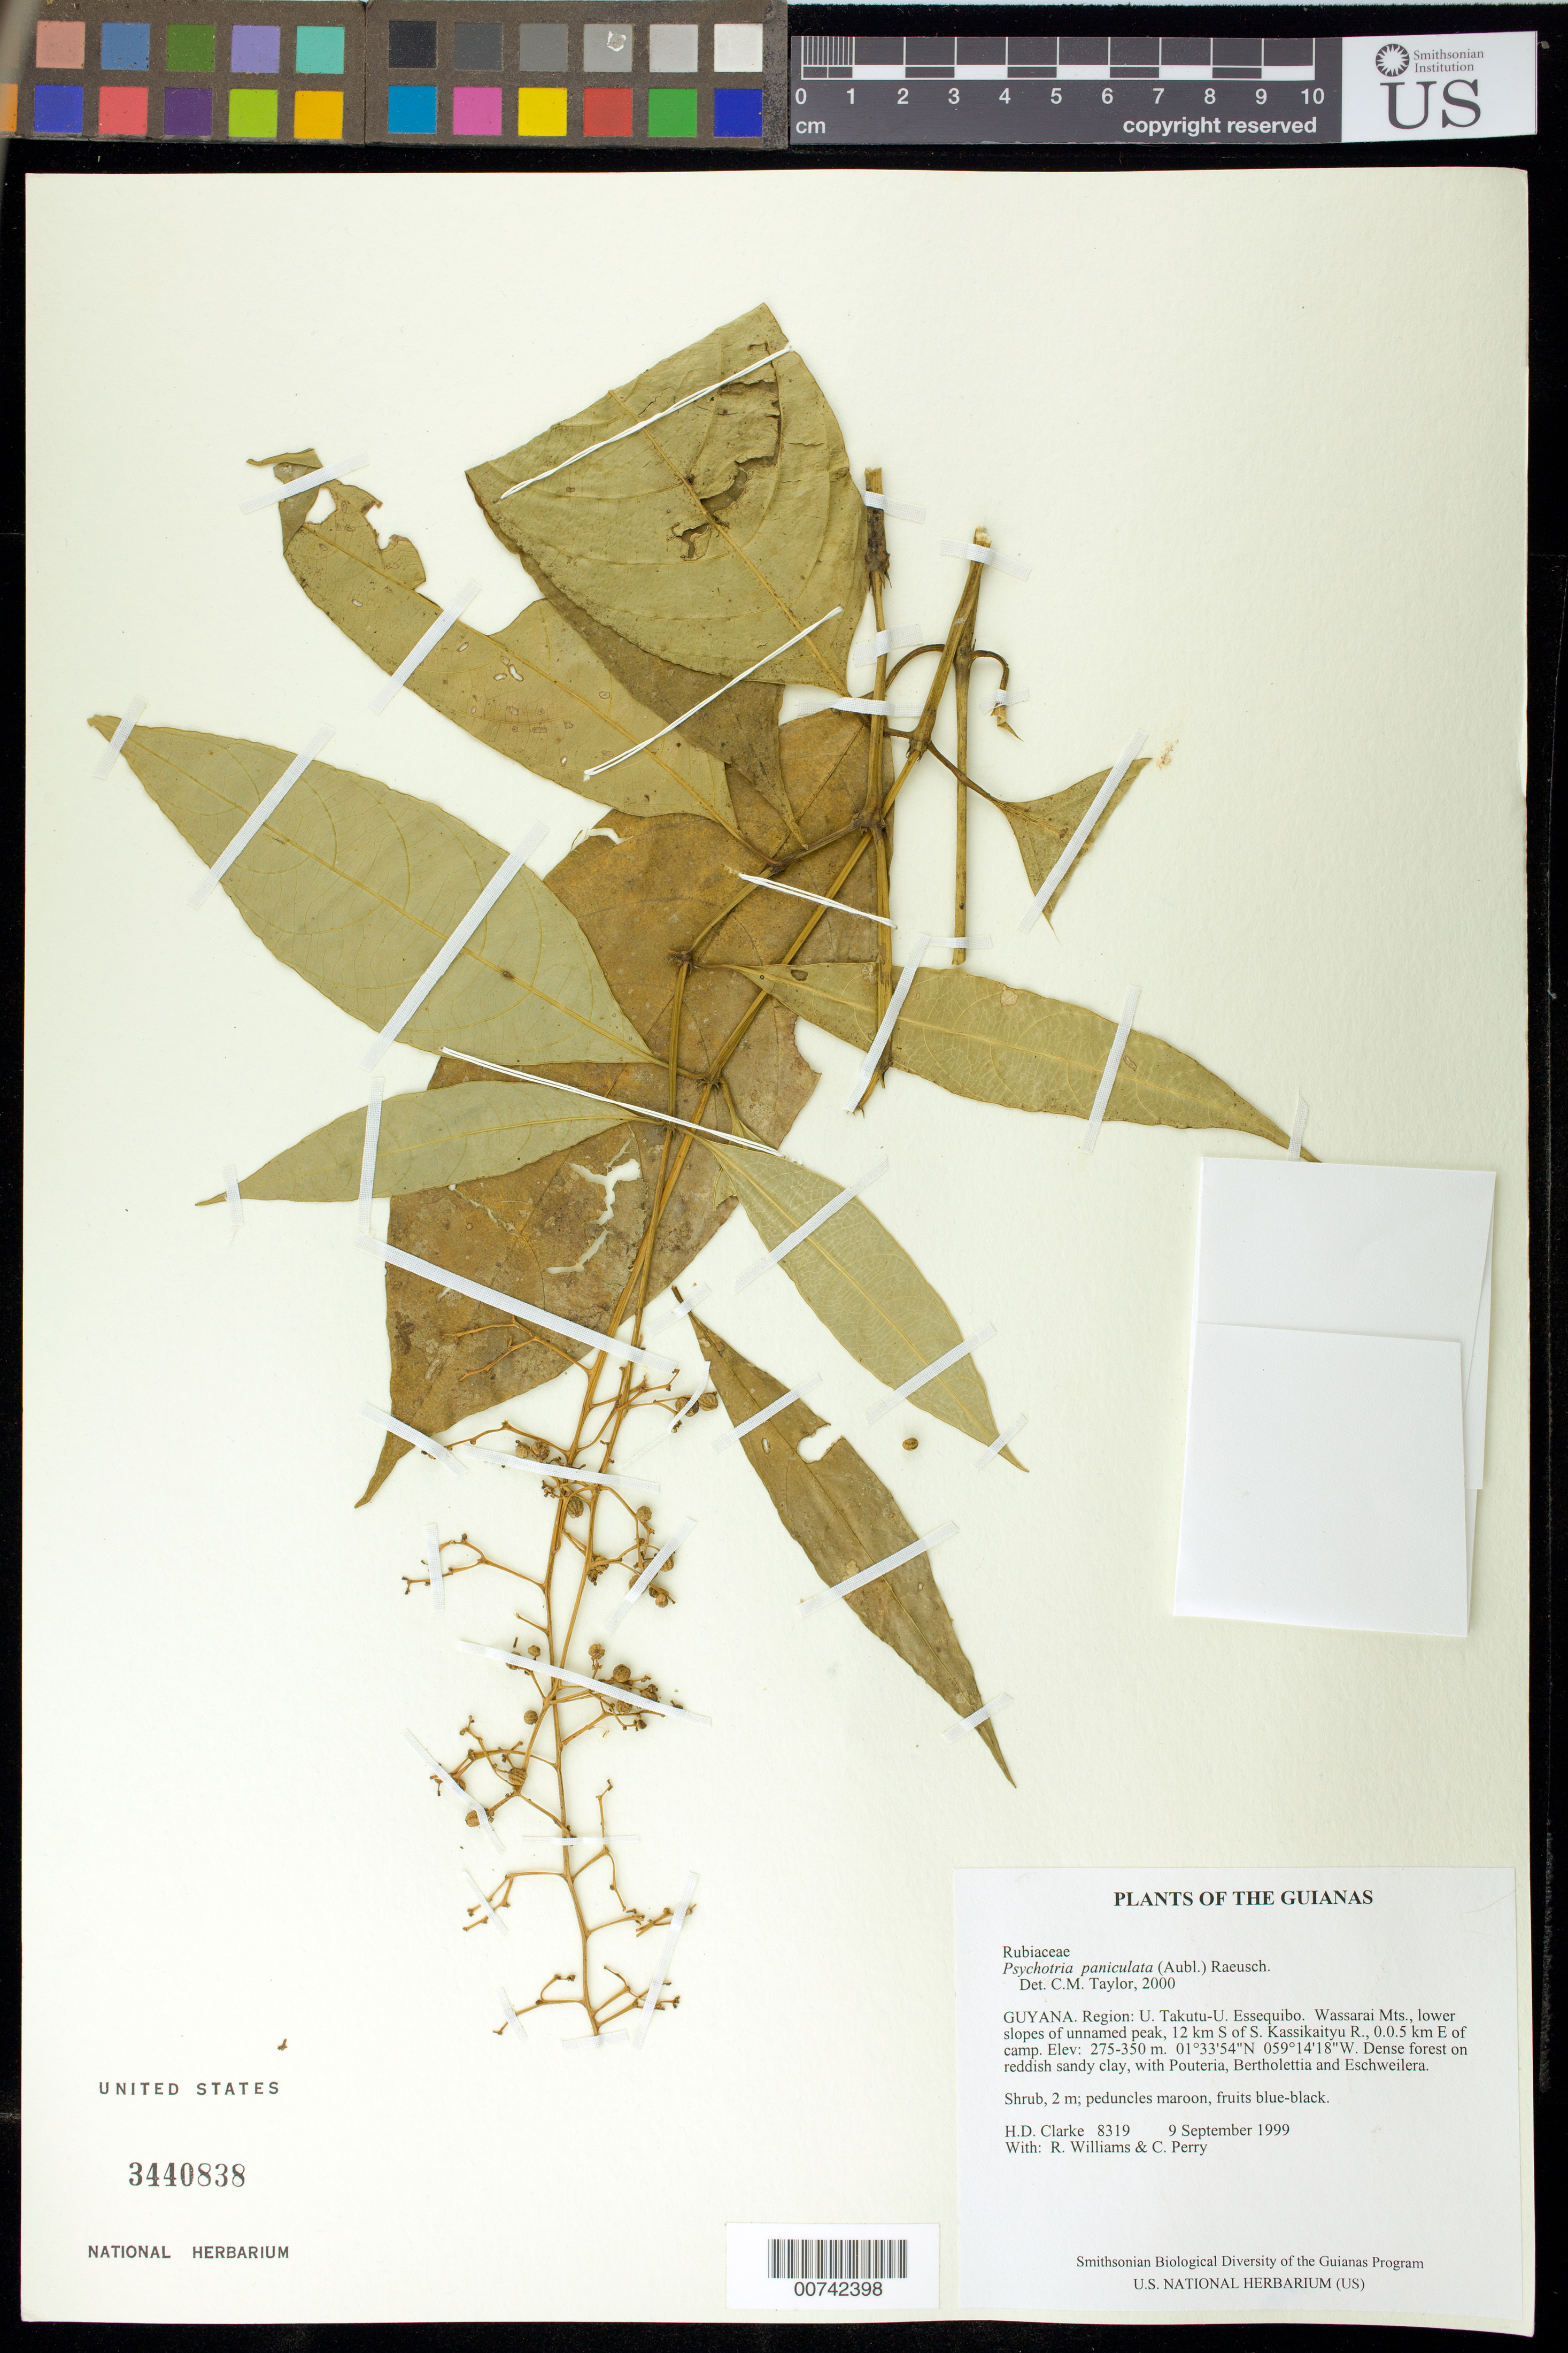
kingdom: Plantae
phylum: Tracheophyta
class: Magnoliopsida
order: Gentianales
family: Rubiaceae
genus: Palicourea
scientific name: Palicourea aubletii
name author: Delprete & J.H. Kirkbr.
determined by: Kirkbride, J. H., Jr.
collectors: H. D. Clarke, R. Williams & C. Perry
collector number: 8319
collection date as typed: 9 September 1999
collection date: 1999-09-09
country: Guyana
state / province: U. Takutu-U. Essequibo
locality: Wassarai Mts., lower slopes of unnamed peak, 12 km S of S. Kassikaityu R., 0.0.5 km E of camp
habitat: Dense forest on reddish sandy clay, with Pouteria, Bertholettia and Eschweilera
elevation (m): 275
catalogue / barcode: US 3440838